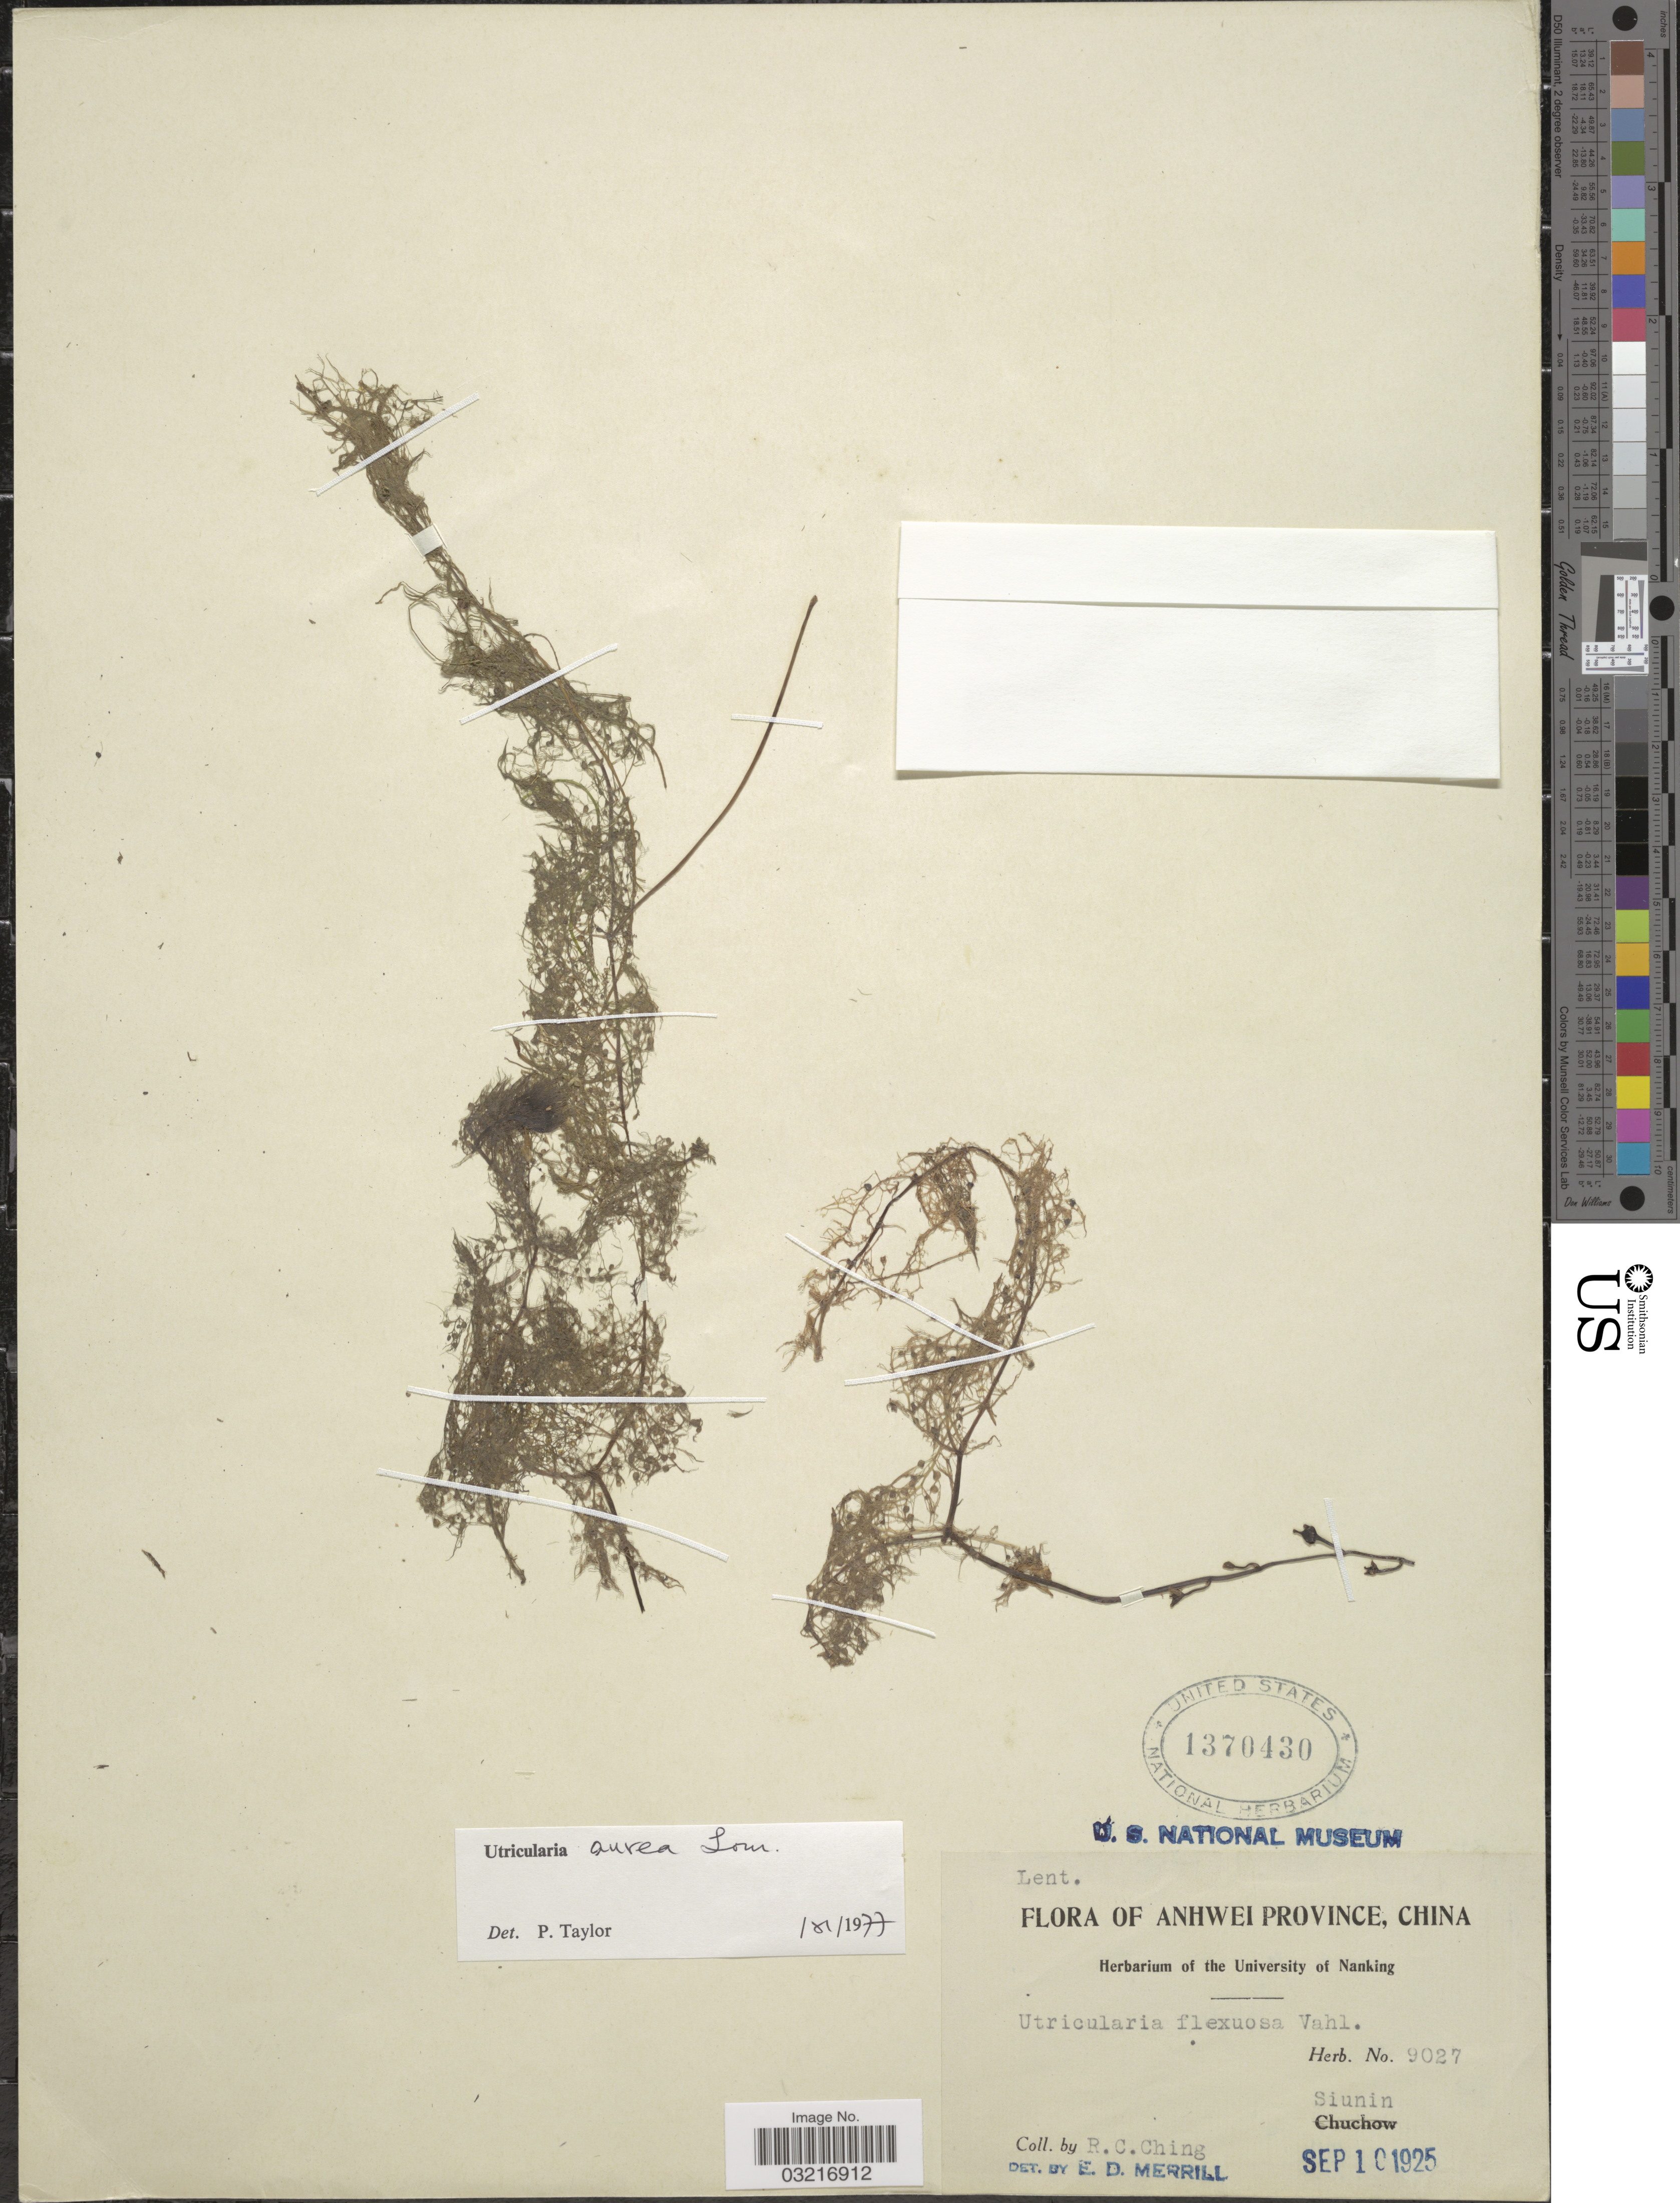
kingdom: Plantae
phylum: Tracheophyta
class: Magnoliopsida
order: Lamiales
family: Lentibulariaceae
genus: Utricularia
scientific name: Utricularia aurea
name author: Lour.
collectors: R. C. Ching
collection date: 1925-09-10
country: China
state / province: Anhui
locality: Anhwei Province, Siunin.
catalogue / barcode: US 1370430